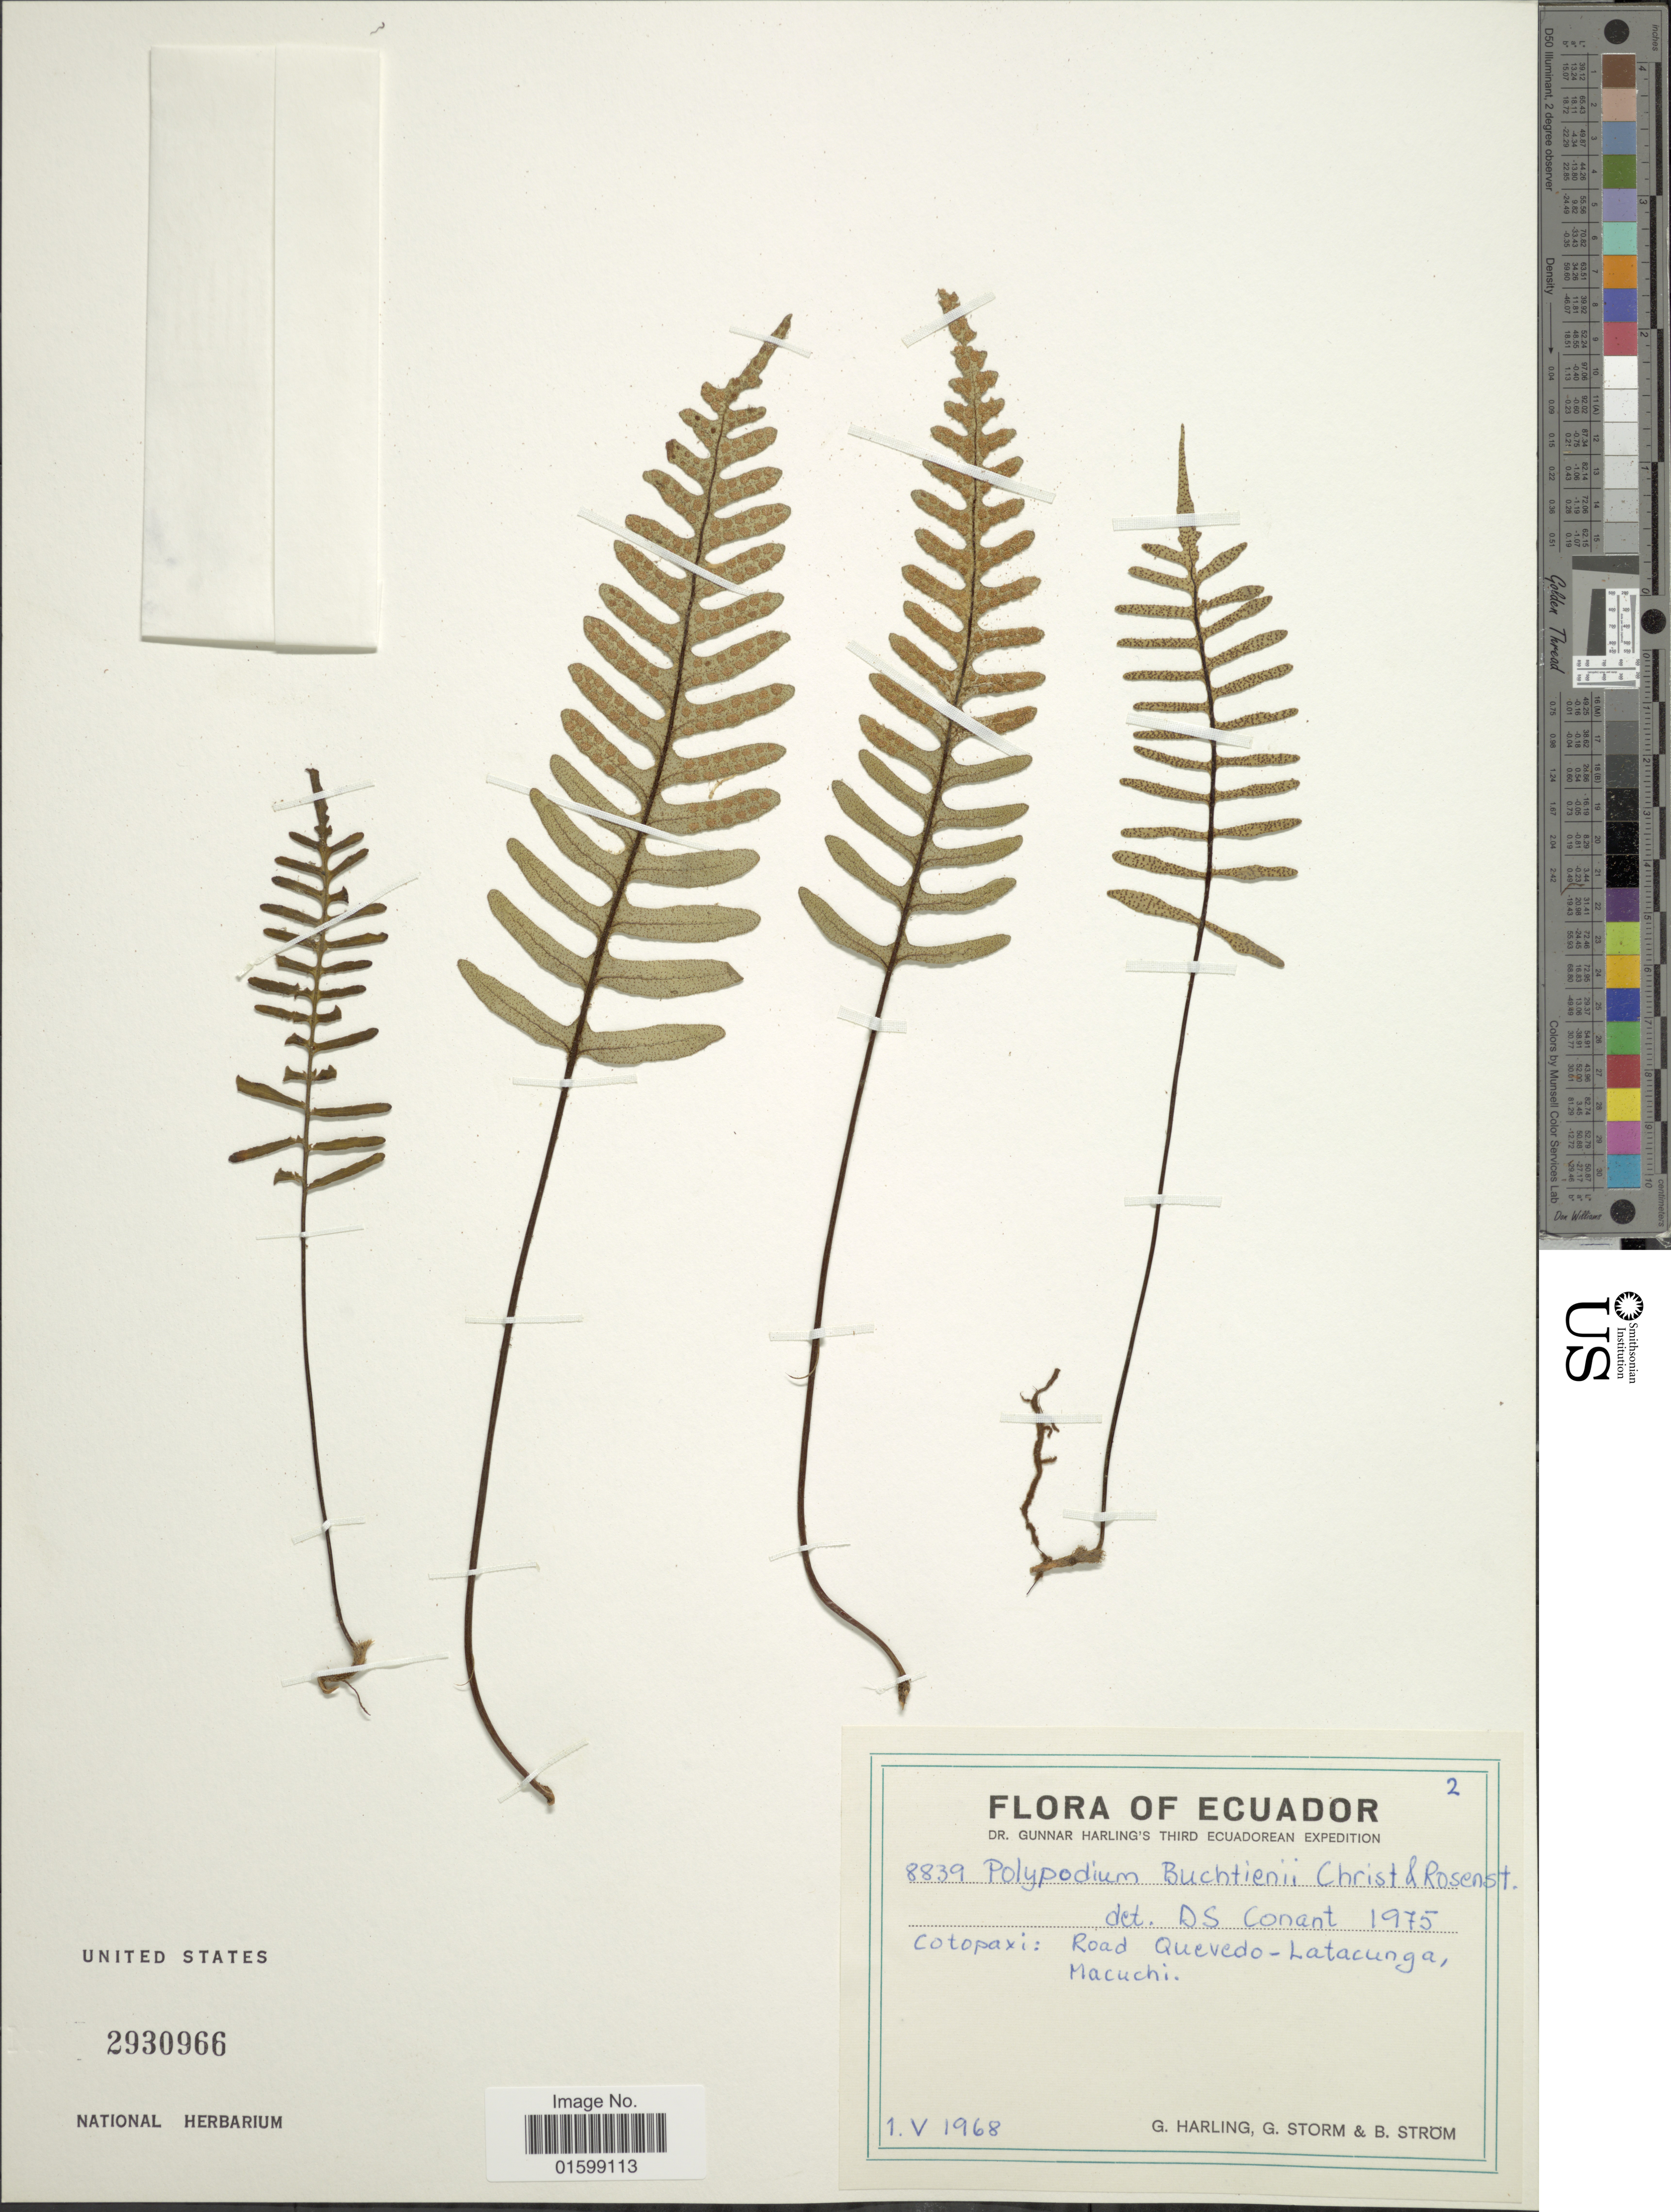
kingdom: Plantae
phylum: Tracheophyta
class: Polypodiopsida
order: Polypodiales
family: Polypodiaceae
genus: Pleopeltis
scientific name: Pleopeltis buchtienii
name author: (Christ & Rosenst.) A.R. Sm.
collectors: G. Harling, G. Storm & B. Strom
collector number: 8839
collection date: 1968-05-01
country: Ecuador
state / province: Cotopaxi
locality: Road Quevedo- Latacunga, Macuchi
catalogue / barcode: US 2930966